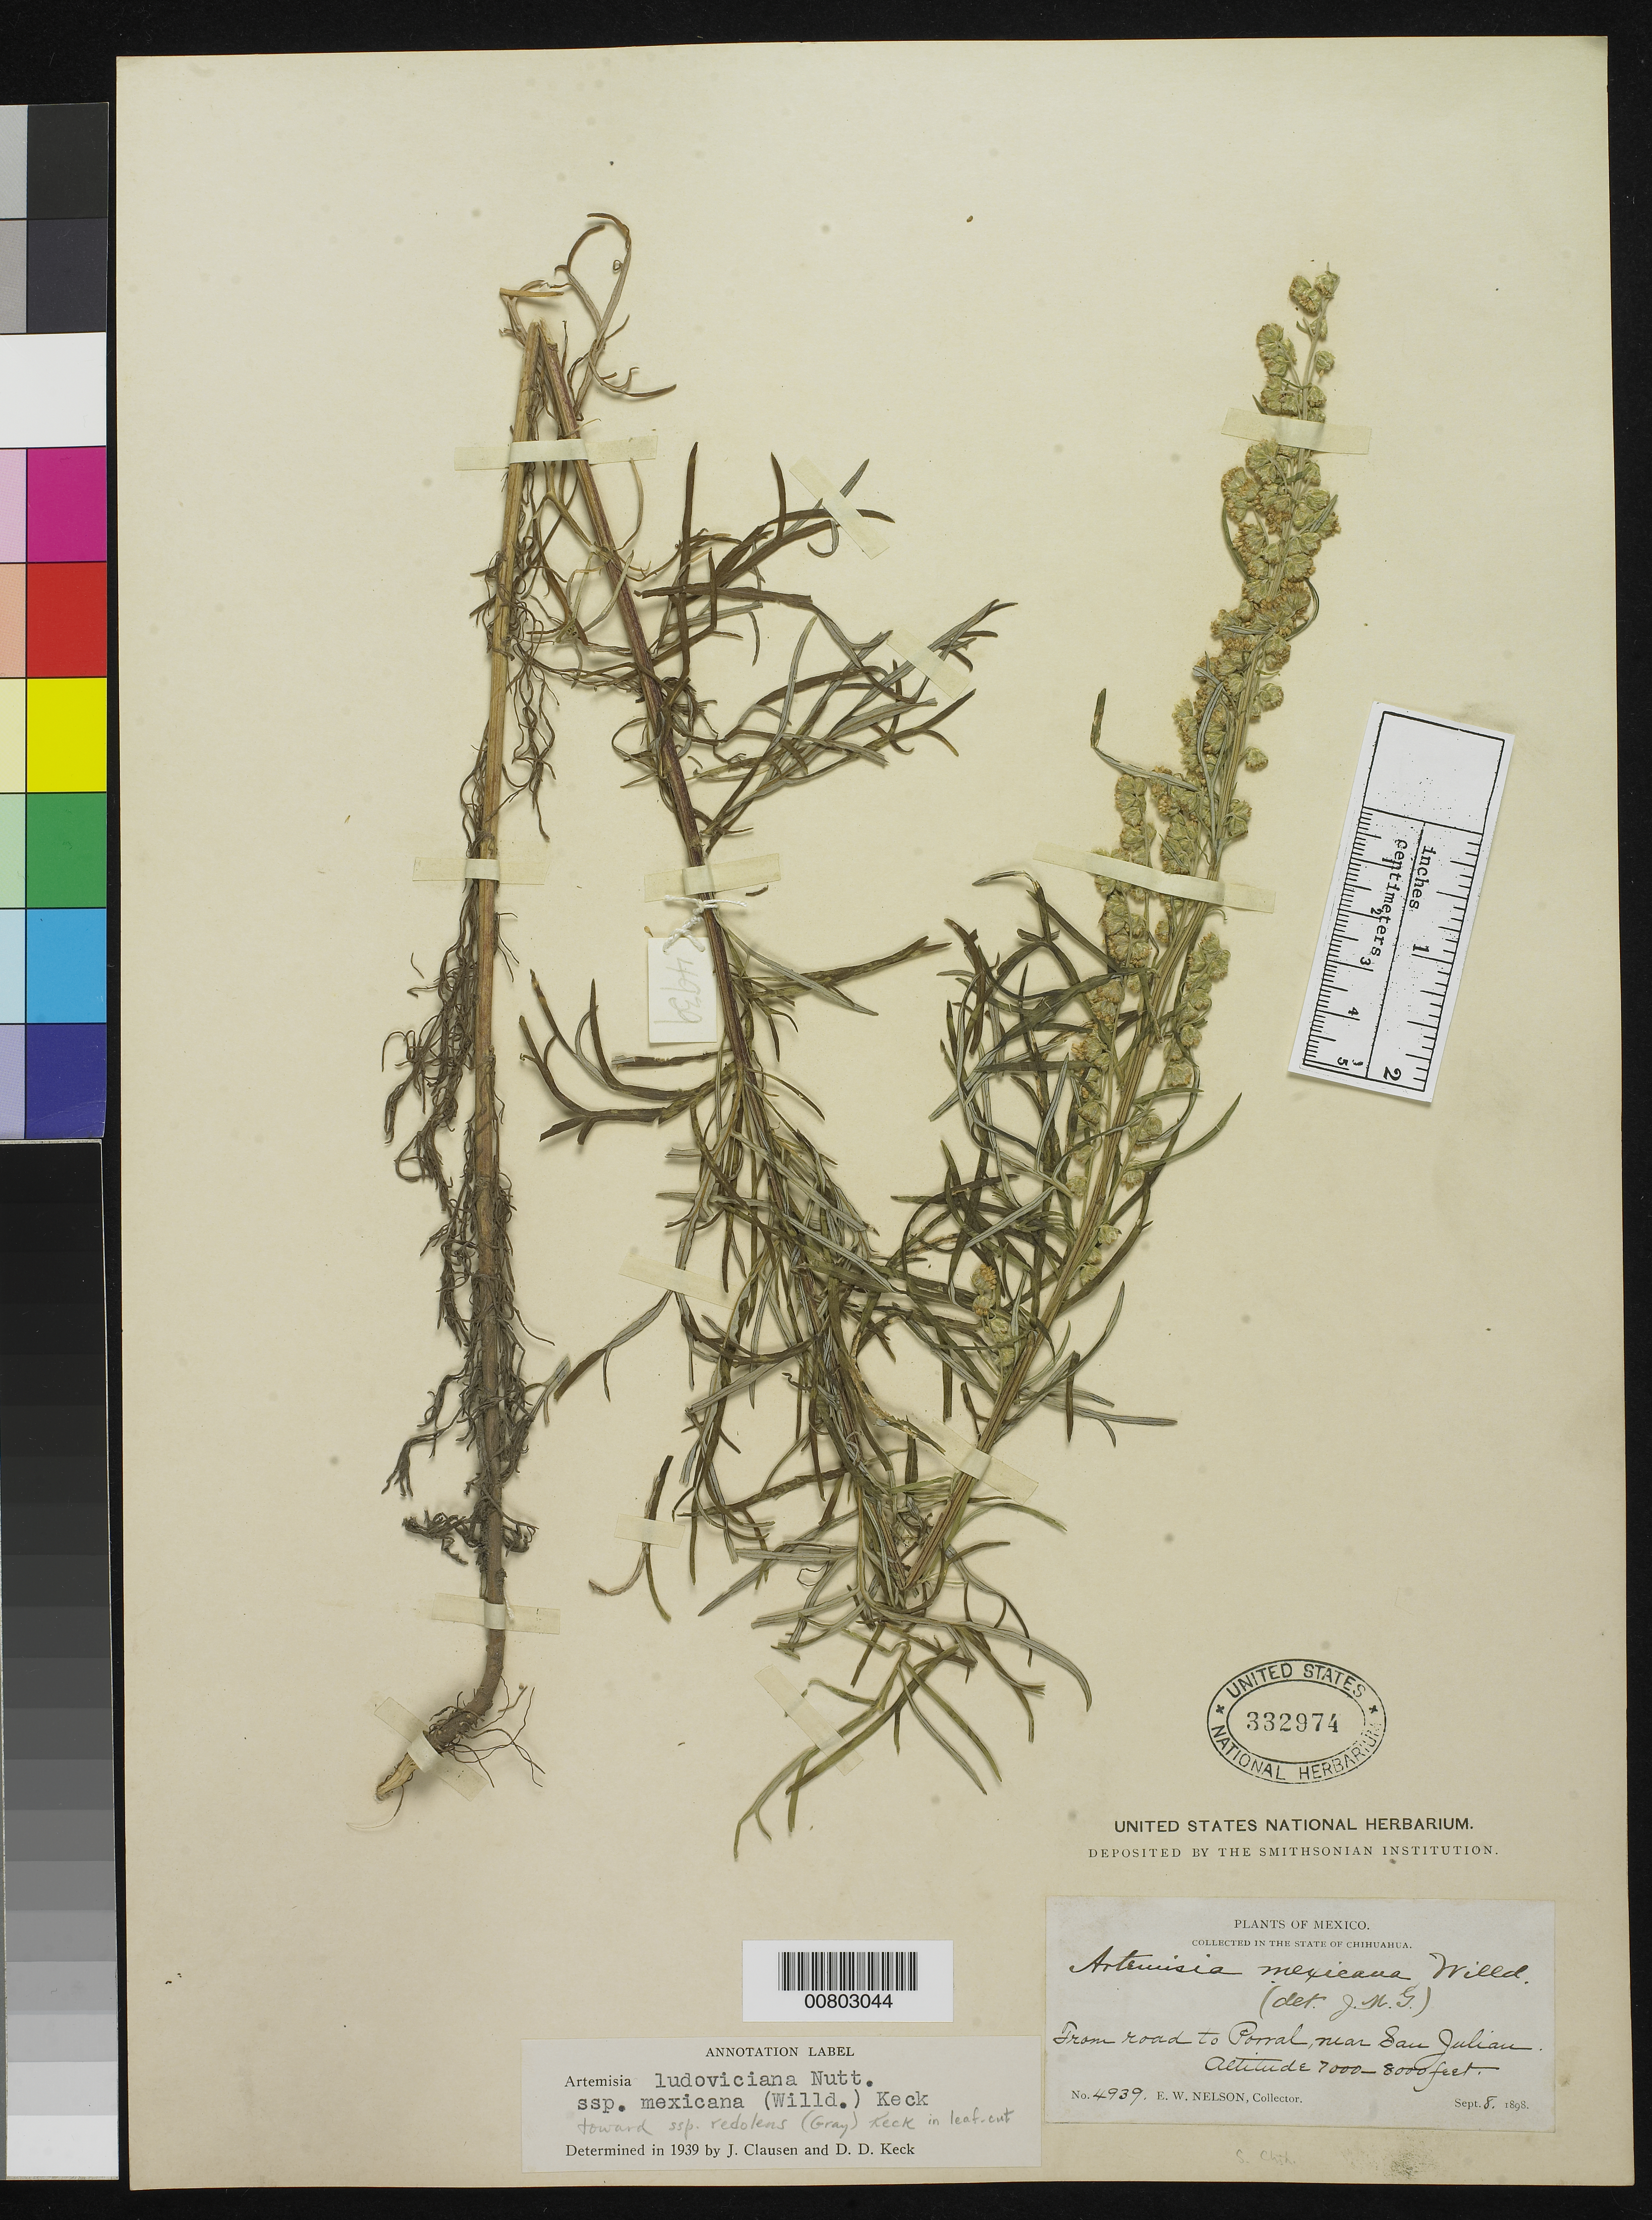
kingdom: Plantae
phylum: Tracheophyta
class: Magnoliopsida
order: Asterales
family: Asteraceae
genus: Artemisia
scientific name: Artemisia ludoviciana subsp. mexicana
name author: (Willd. ex Spreng.) D.D. Keck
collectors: E. W. Nelson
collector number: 4939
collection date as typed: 08 Sep 1898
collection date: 1898-09-08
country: Mexico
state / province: Chihuahua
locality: Road to Parral, near San Julian, Chihuahua.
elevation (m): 2134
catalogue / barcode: US 332974